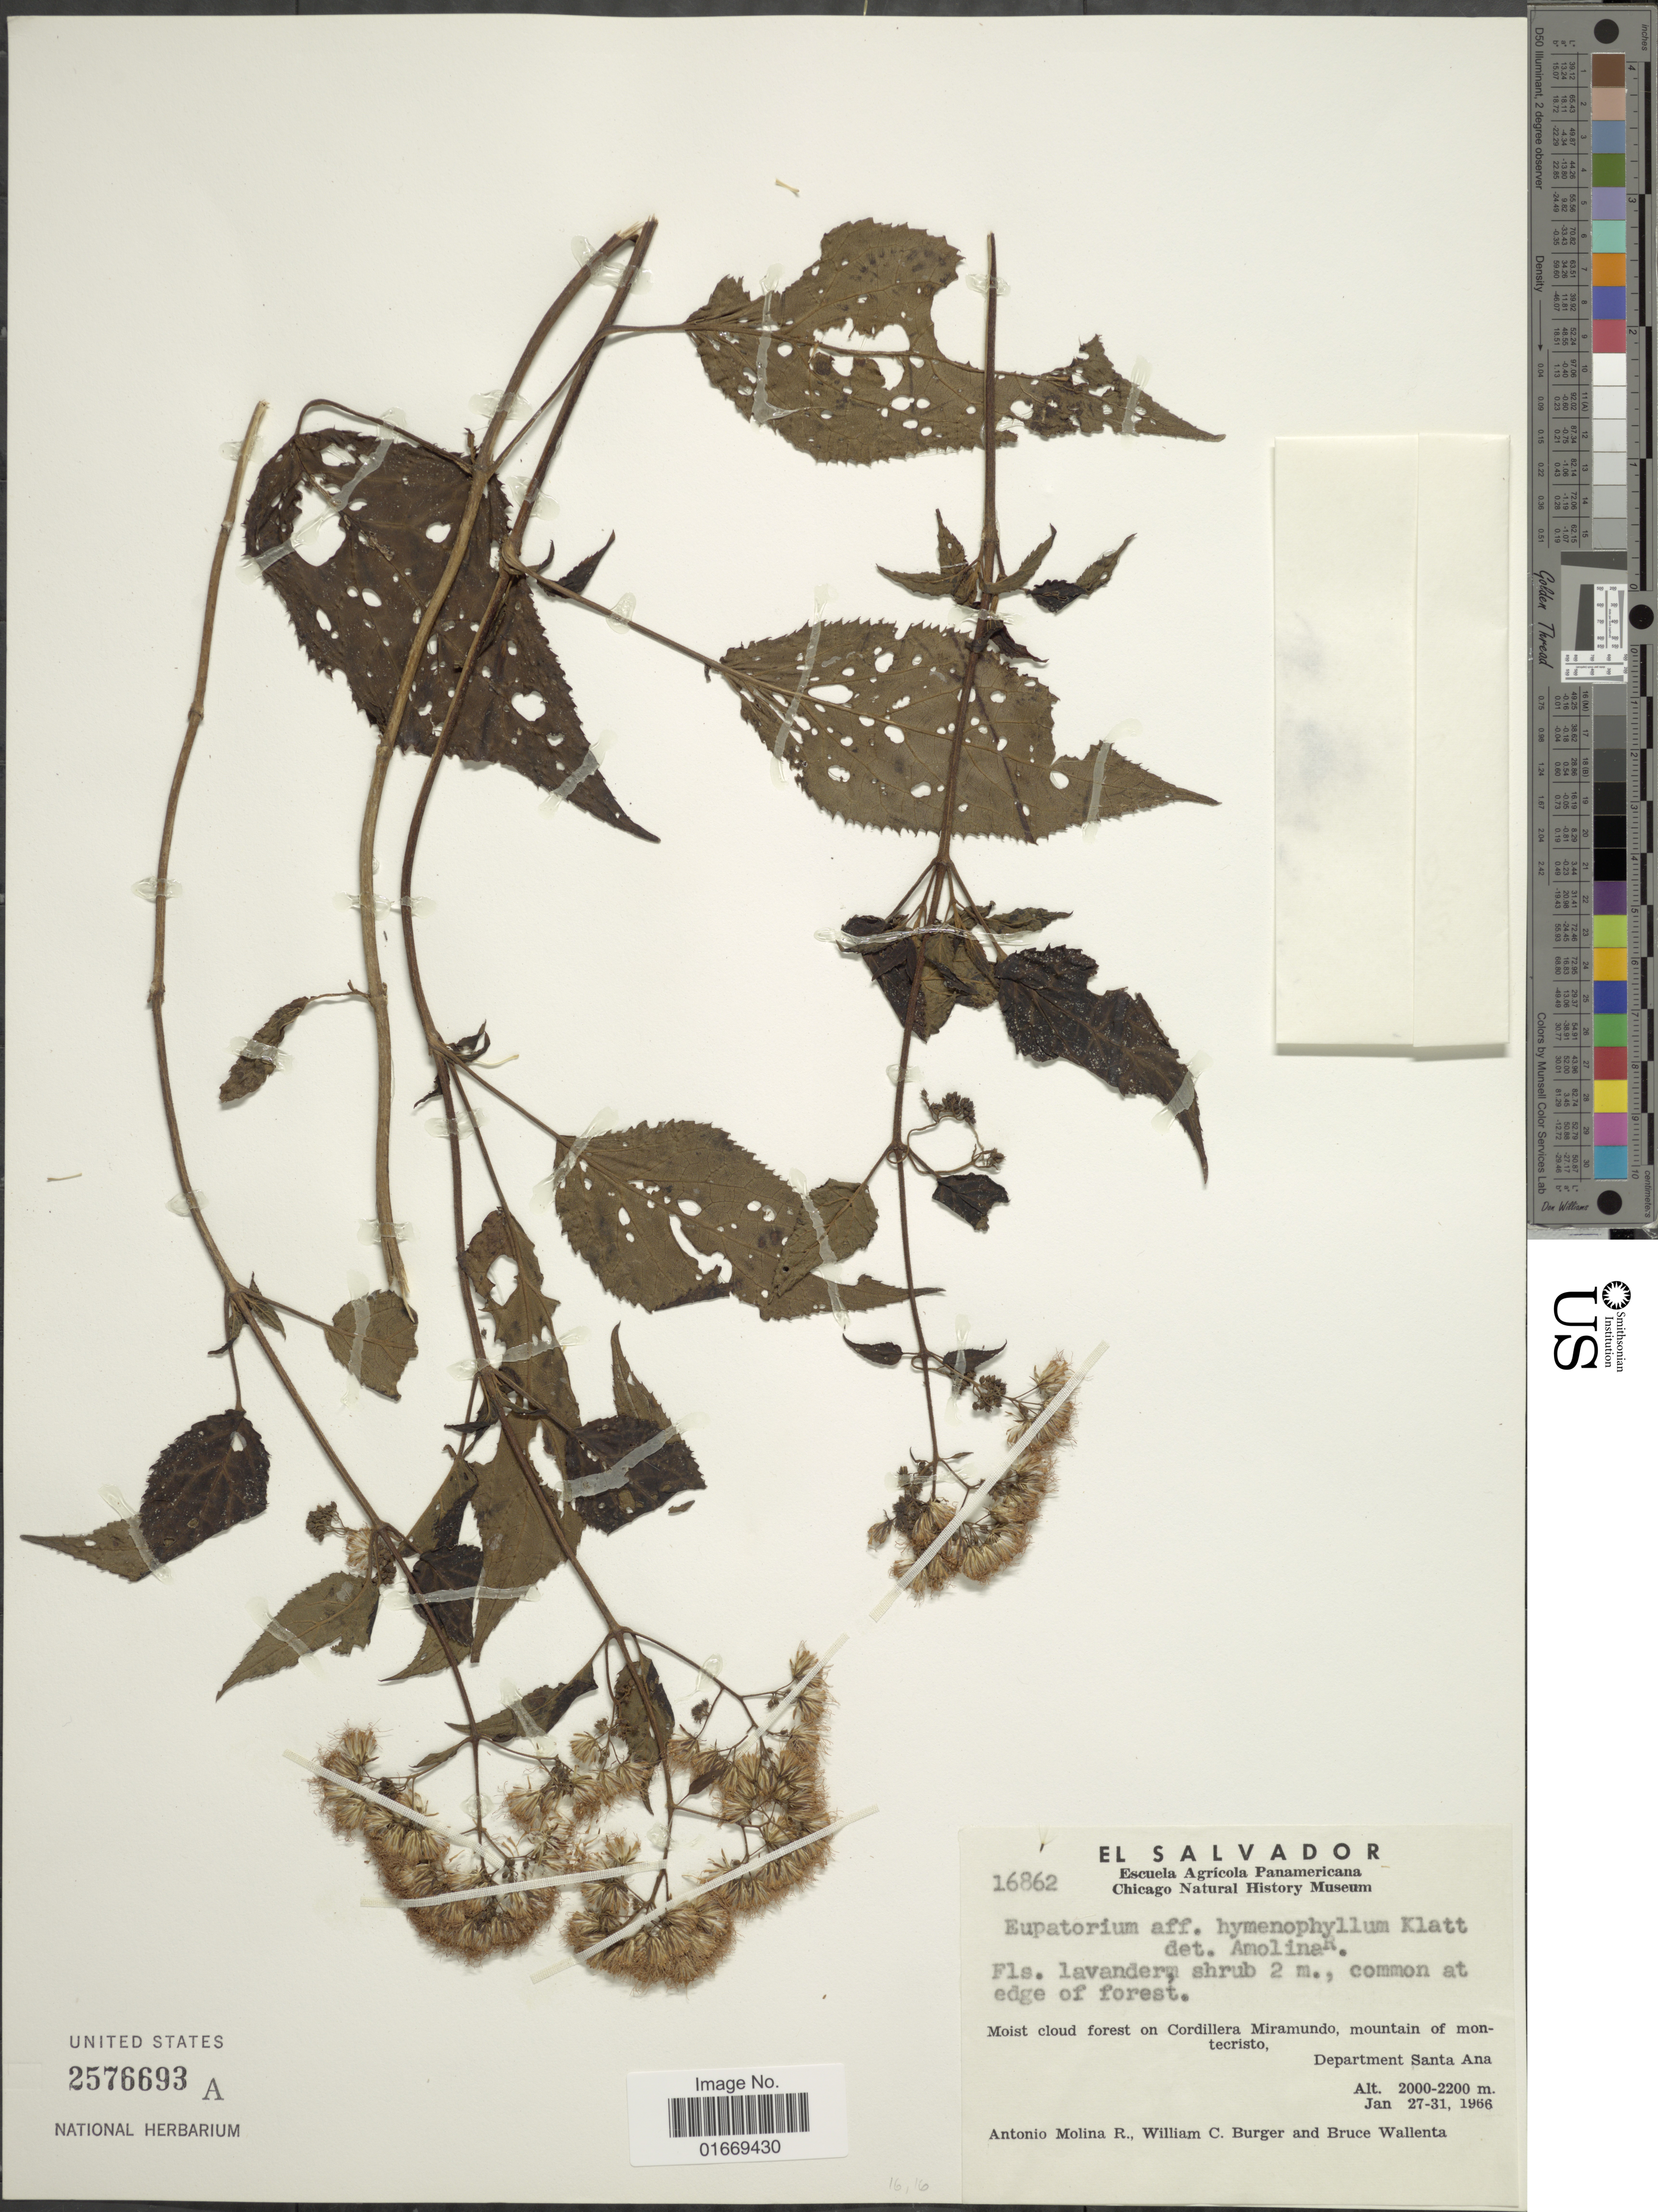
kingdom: Plantae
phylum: Tracheophyta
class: Magnoliopsida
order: Asterales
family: Asteraceae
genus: Bartlettina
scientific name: Bartlettina pansamalensis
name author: (B.L. Rob.) R.M. King & H. Rob.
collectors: A. R. Molina, W. Burger & B. Wallenta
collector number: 16862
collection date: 1966-01-27/1966-01-31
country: El Salvador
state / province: Santa Ana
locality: Common at edge of forest, Moist cloud forest on Cordillera Miramundo, mountain of Montecristo, Department Santa Ana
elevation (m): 2000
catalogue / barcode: US 2576693A